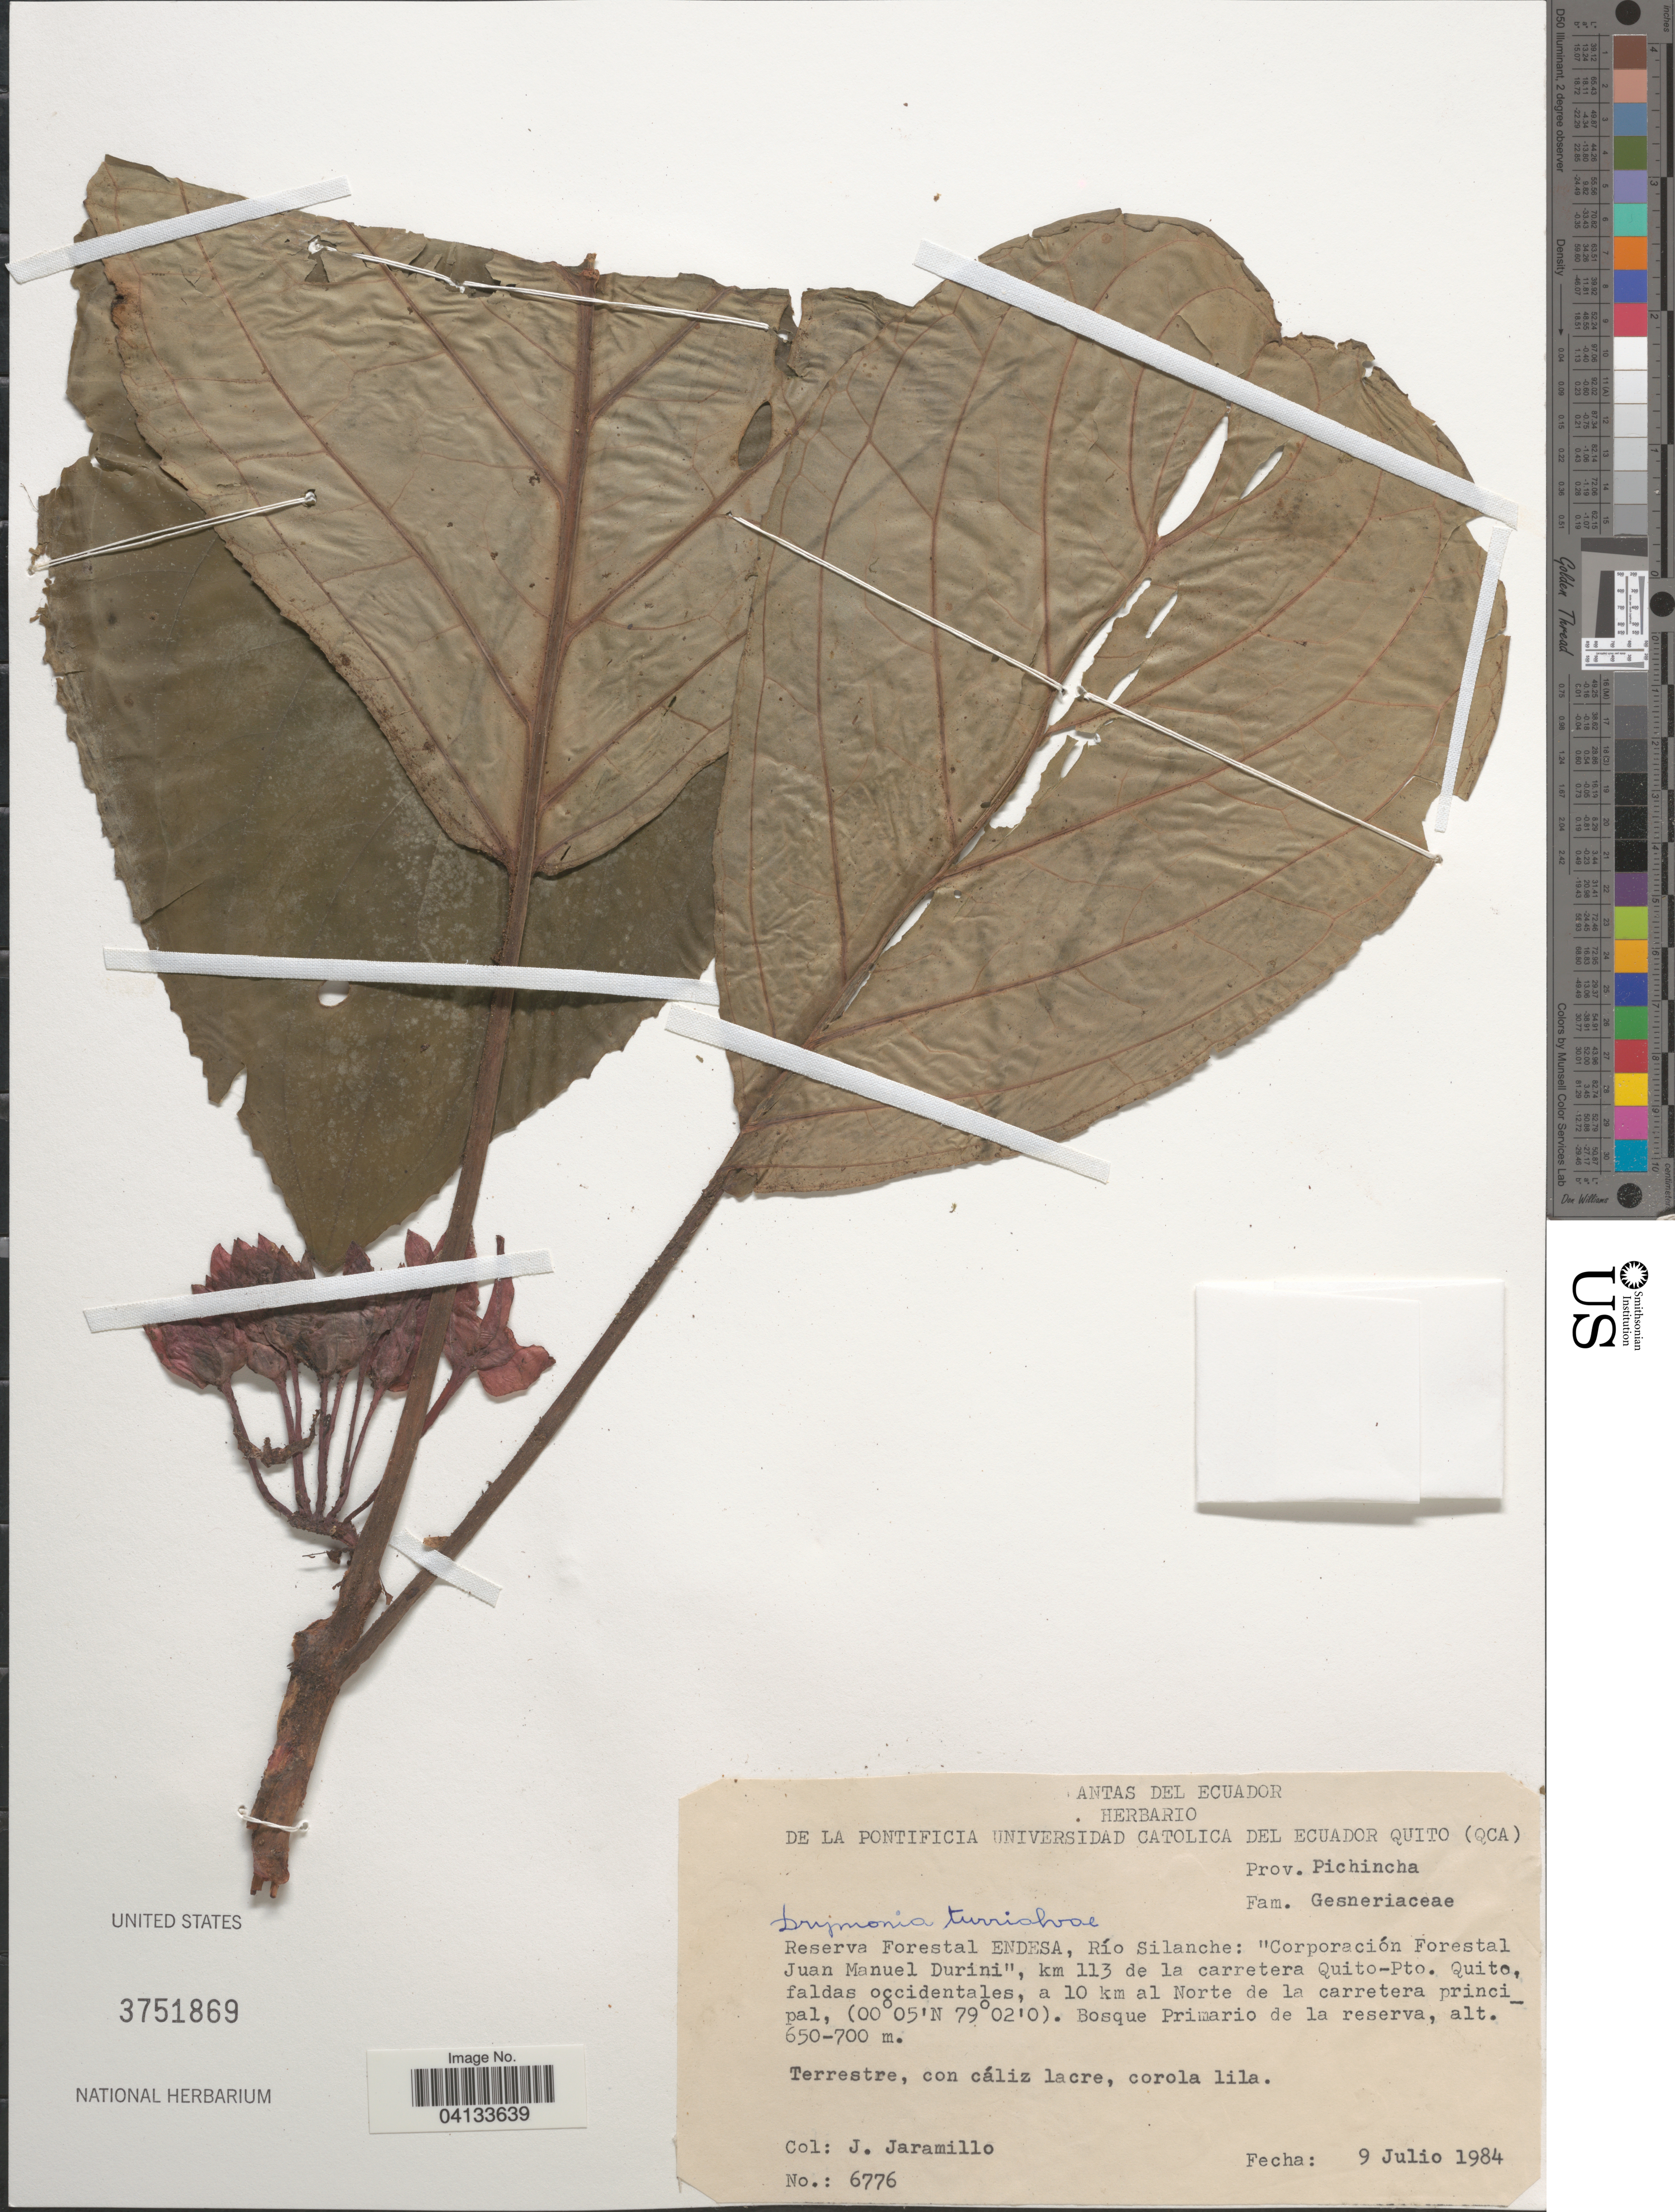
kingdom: Plantae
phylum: Tracheophyta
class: Magnoliopsida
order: Lamiales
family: Gesneriaceae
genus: Drymonia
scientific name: Drymonia turrialvae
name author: Hanst.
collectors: J. Jaramillo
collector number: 6776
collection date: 1984-07-09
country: Ecuador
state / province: Pichincha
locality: Reserva Forestal ENDESA, Río Silanche: "Corporación Forestal Juan Manuel Durini", km 113 de la carretera Quito-Pto. Quito, faldas occidentales, a 10 km al Norte de la carretera principal.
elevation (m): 650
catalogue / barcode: US 3751869